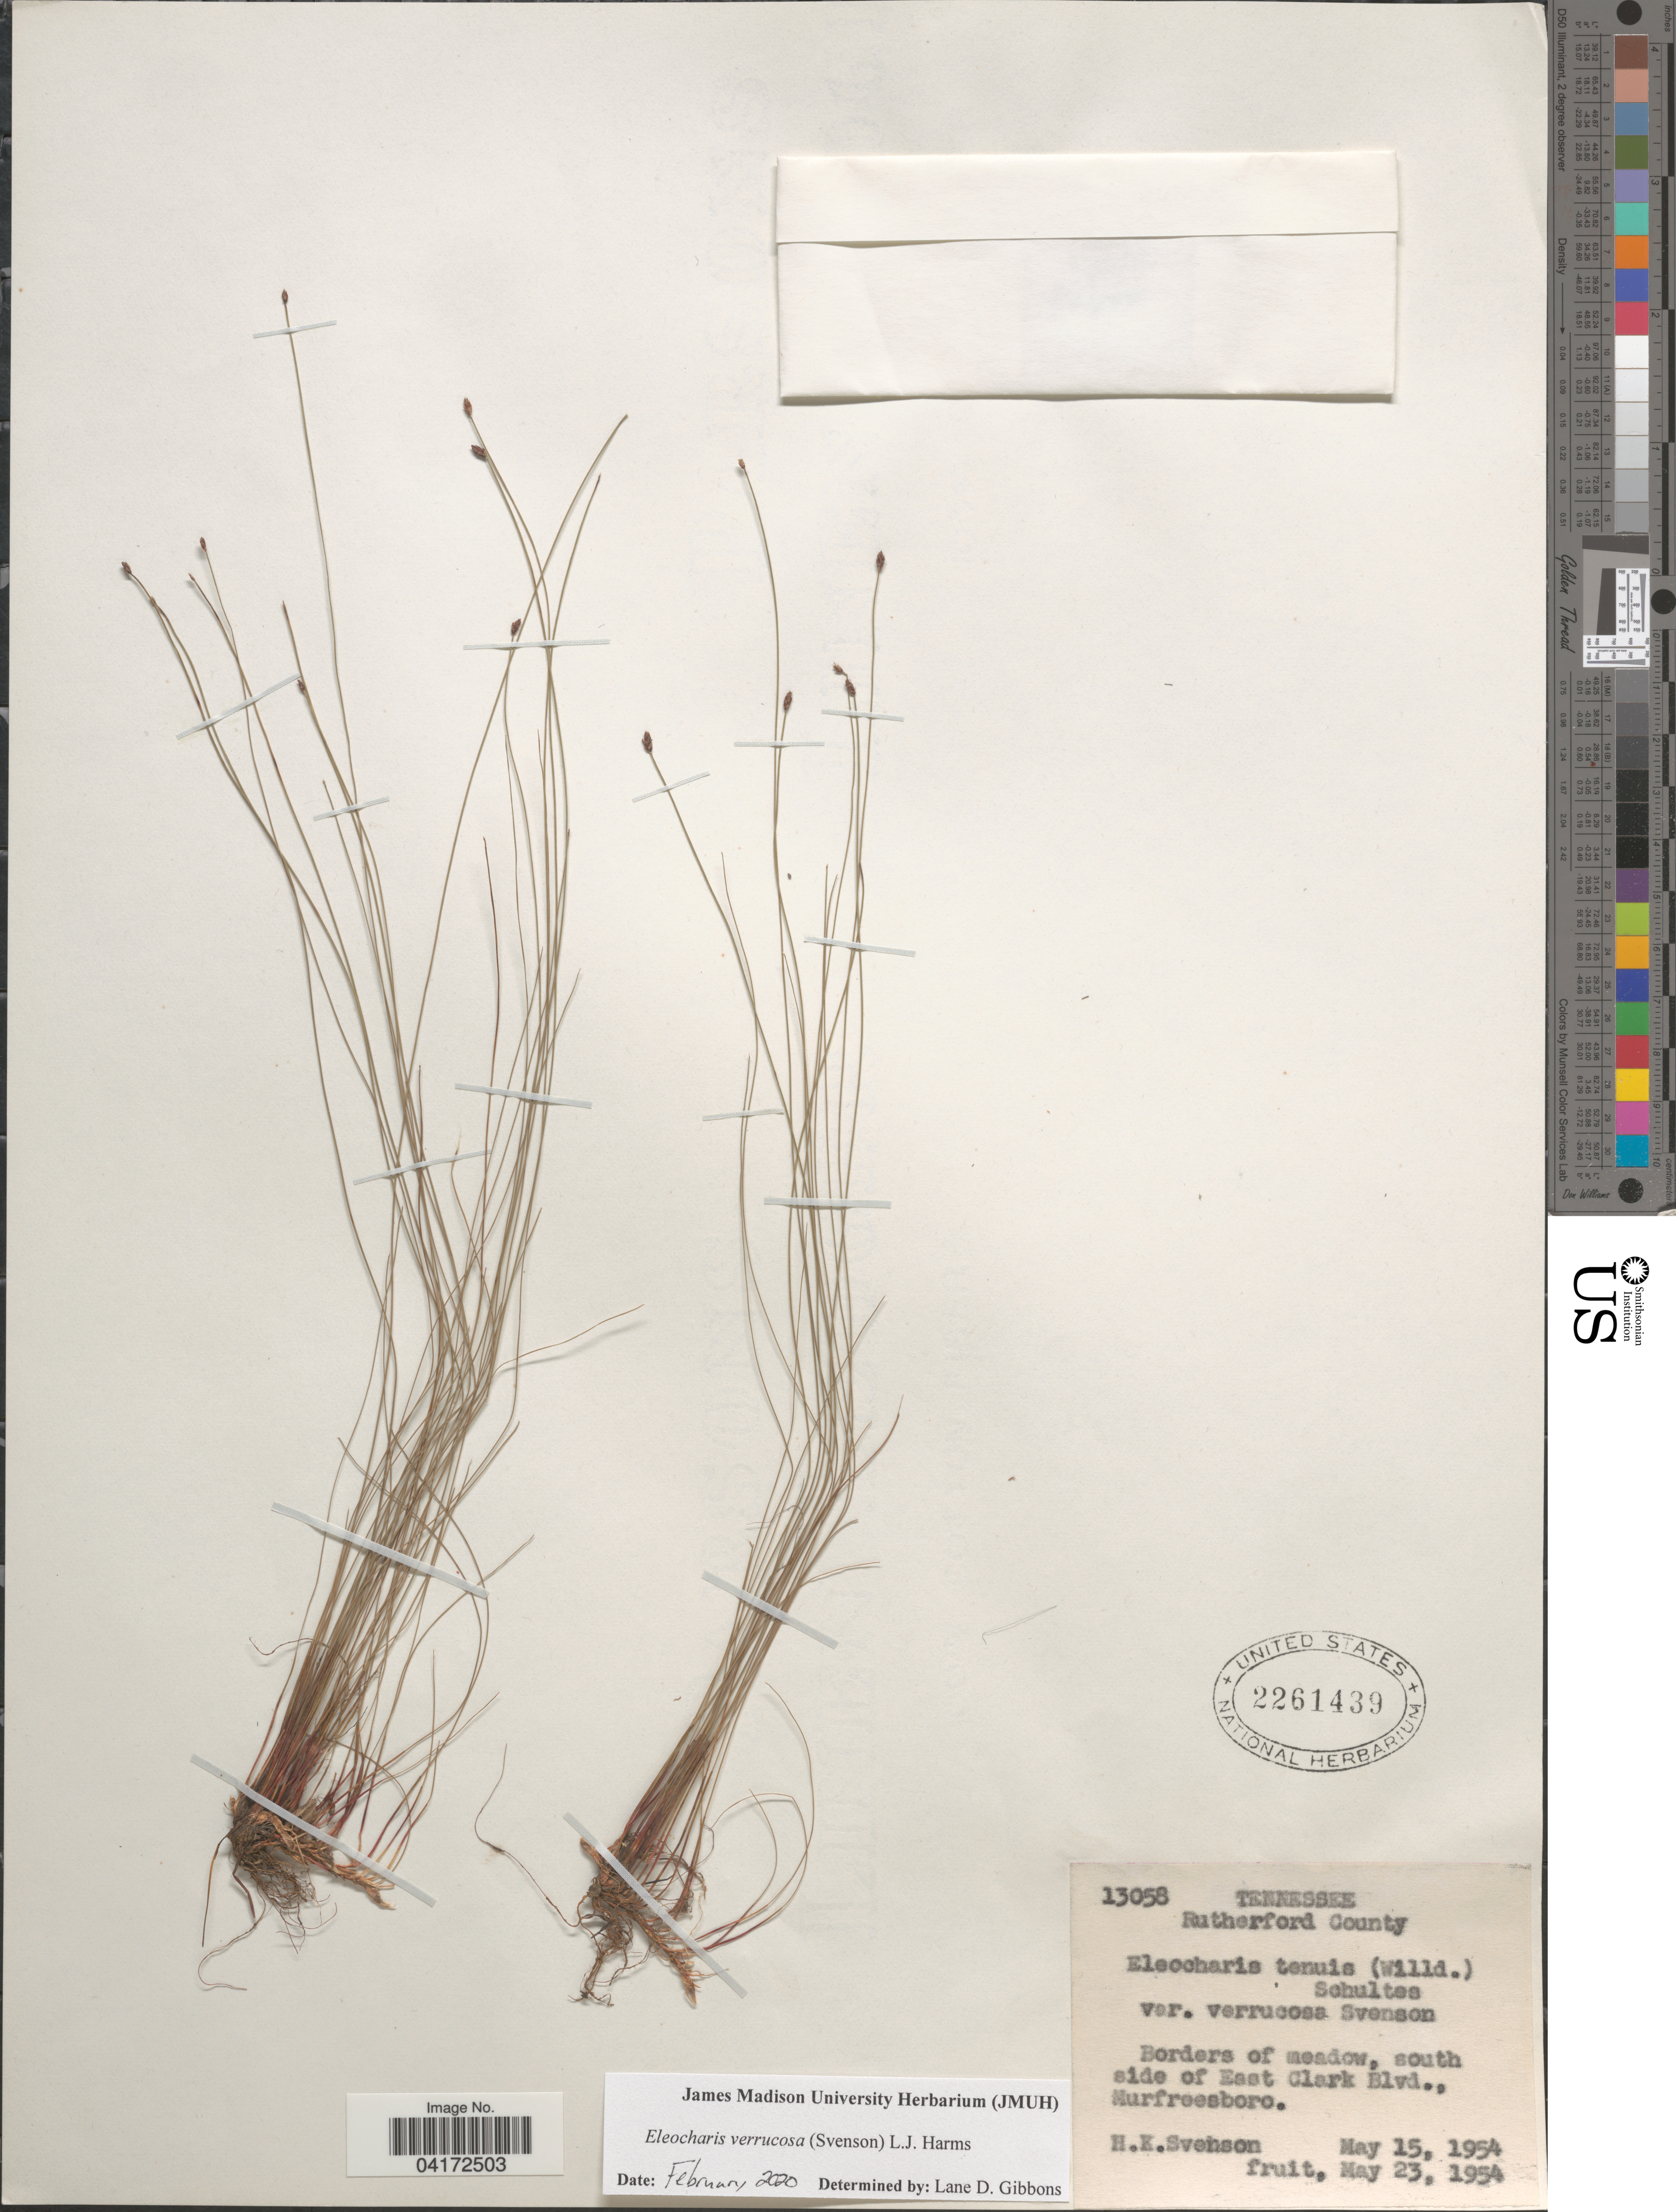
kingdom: Plantae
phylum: Tracheophyta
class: Liliopsida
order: Poales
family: Cyperaceae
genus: Eleocharis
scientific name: Eleocharis verrucosa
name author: (Svenson) L. J. Harms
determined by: Gibbons, Lane D.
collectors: H. K. Svenson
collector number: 13058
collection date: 1954-05-15/1954-05-23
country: United States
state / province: Tennessee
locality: Rutherford County. Borders of meadow, outh side of East Clark Blvd., Murfreesboro.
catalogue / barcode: US 2261439